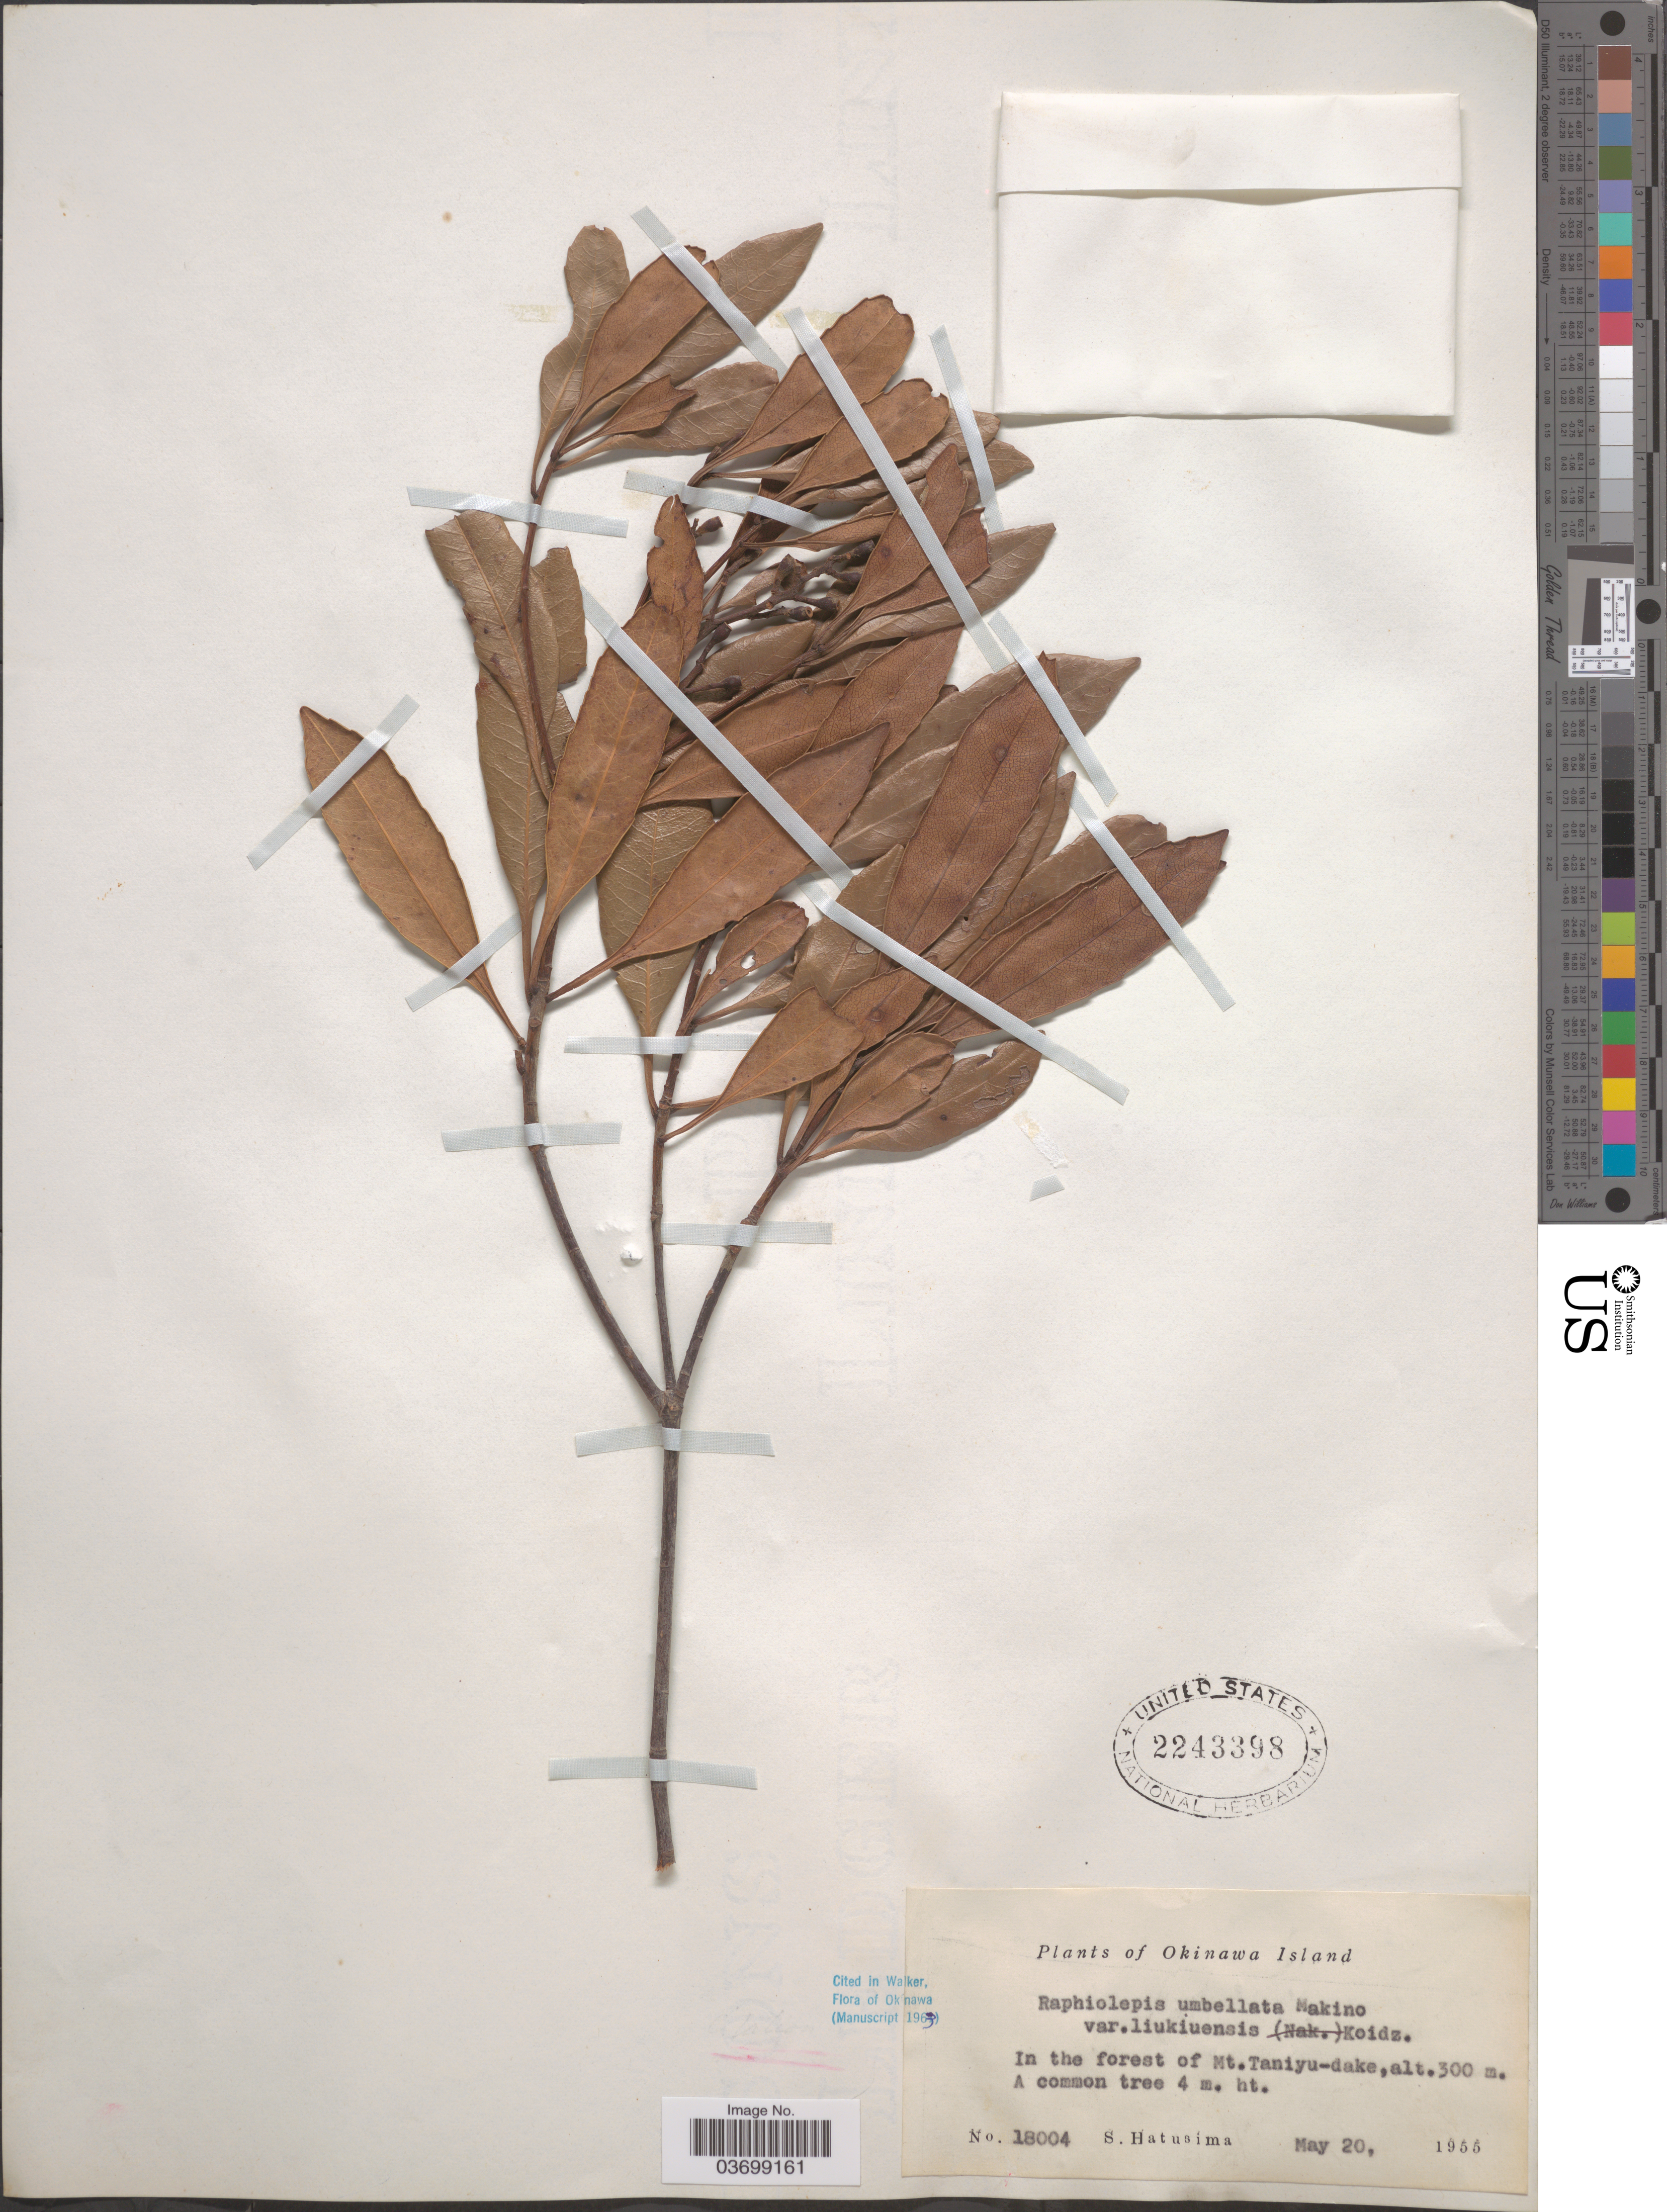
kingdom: Plantae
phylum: Tracheophyta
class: Magnoliopsida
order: Rosales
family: Rosaceae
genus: Rhaphiolepis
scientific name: Rhaphiolepis umbellata var. liukiuensis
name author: Koidz.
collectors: S. Hatusima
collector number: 18004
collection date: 1955-05-20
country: Japan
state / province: Okinawa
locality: Okinawa Island. In the forest of Mt.Taniyu-dake.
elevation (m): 300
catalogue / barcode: US 2243398